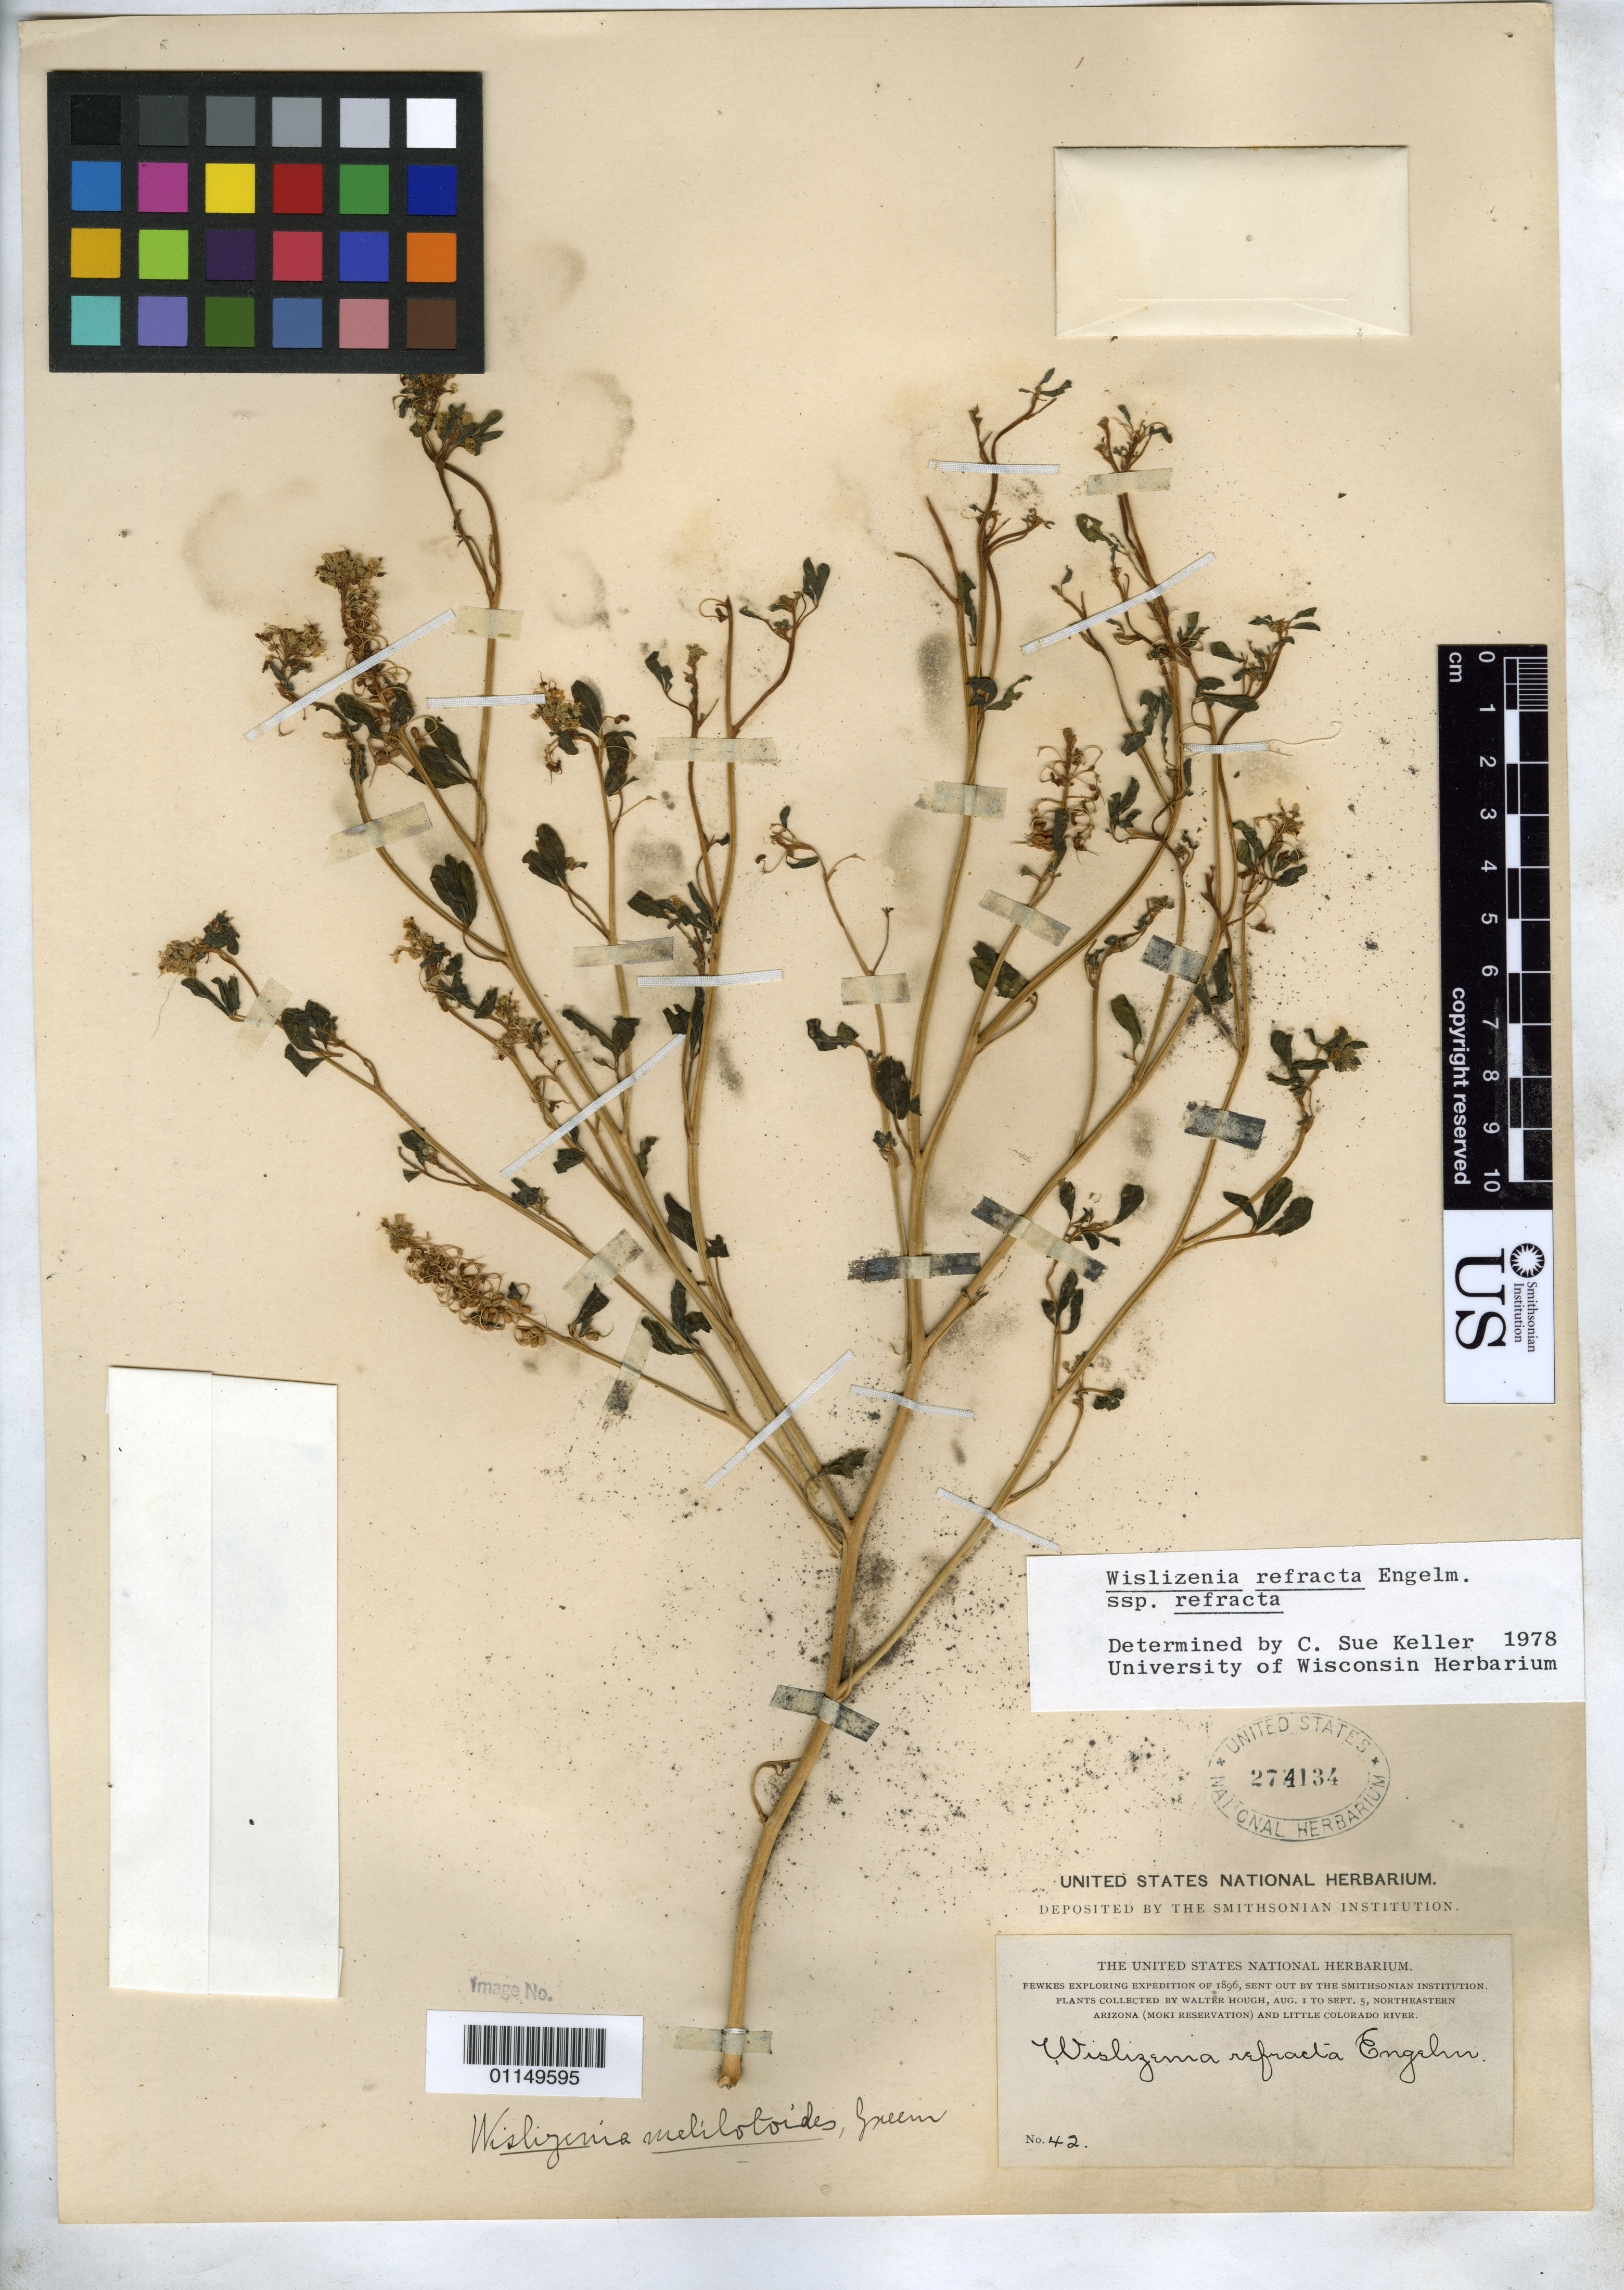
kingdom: Plantae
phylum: Tracheophyta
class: Magnoliopsida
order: Brassicales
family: Cleomaceae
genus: Cleomella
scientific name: Cleomella refracta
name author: (Engelm.) J.C. Hall & Roalson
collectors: W. Hough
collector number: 42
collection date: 1896-08-01/1896-09-05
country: United States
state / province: Arizona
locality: Northeastern Arizona and Little Colorado River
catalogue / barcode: US 274134